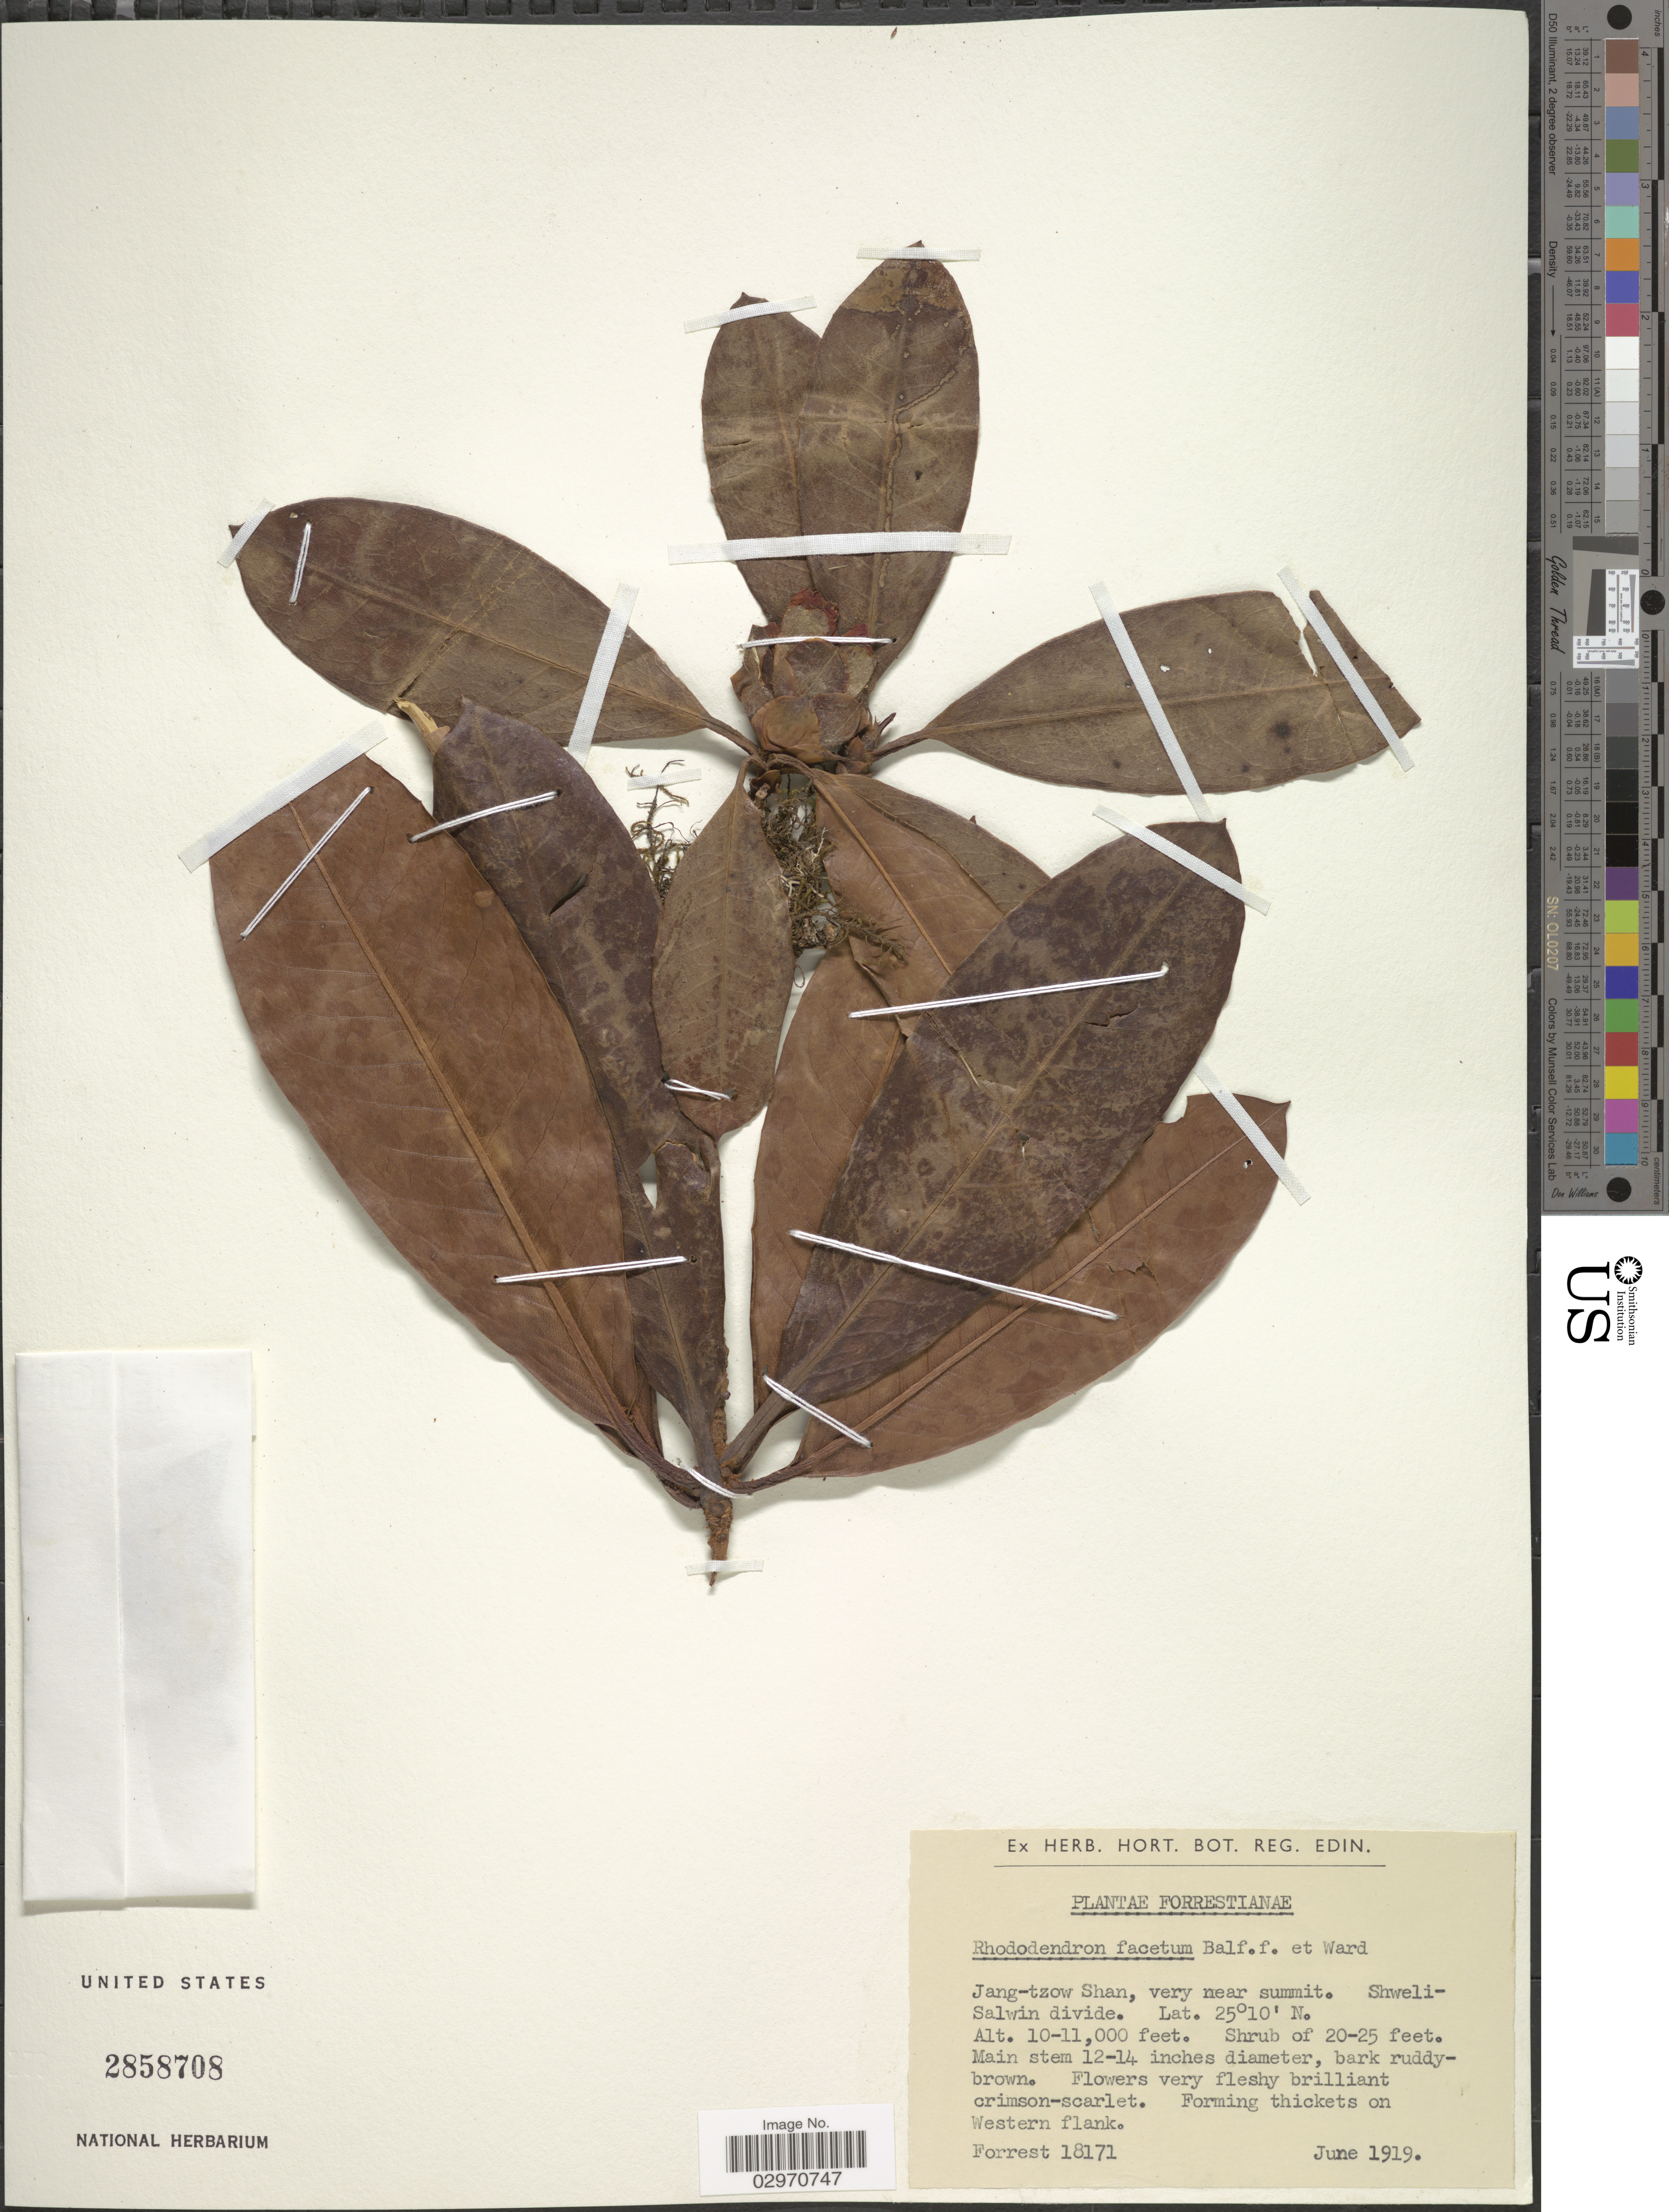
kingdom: Plantae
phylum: Tracheophyta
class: Magnoliopsida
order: Ericales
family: Ericaceae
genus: Rhododendron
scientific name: Rhododendron facetum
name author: Balf. f. & Ward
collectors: -. Forrest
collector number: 18171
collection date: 1919-06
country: China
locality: Jang-tzow Shan, very near summit. Shweli-Salwin divide.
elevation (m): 3048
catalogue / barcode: US 2858708